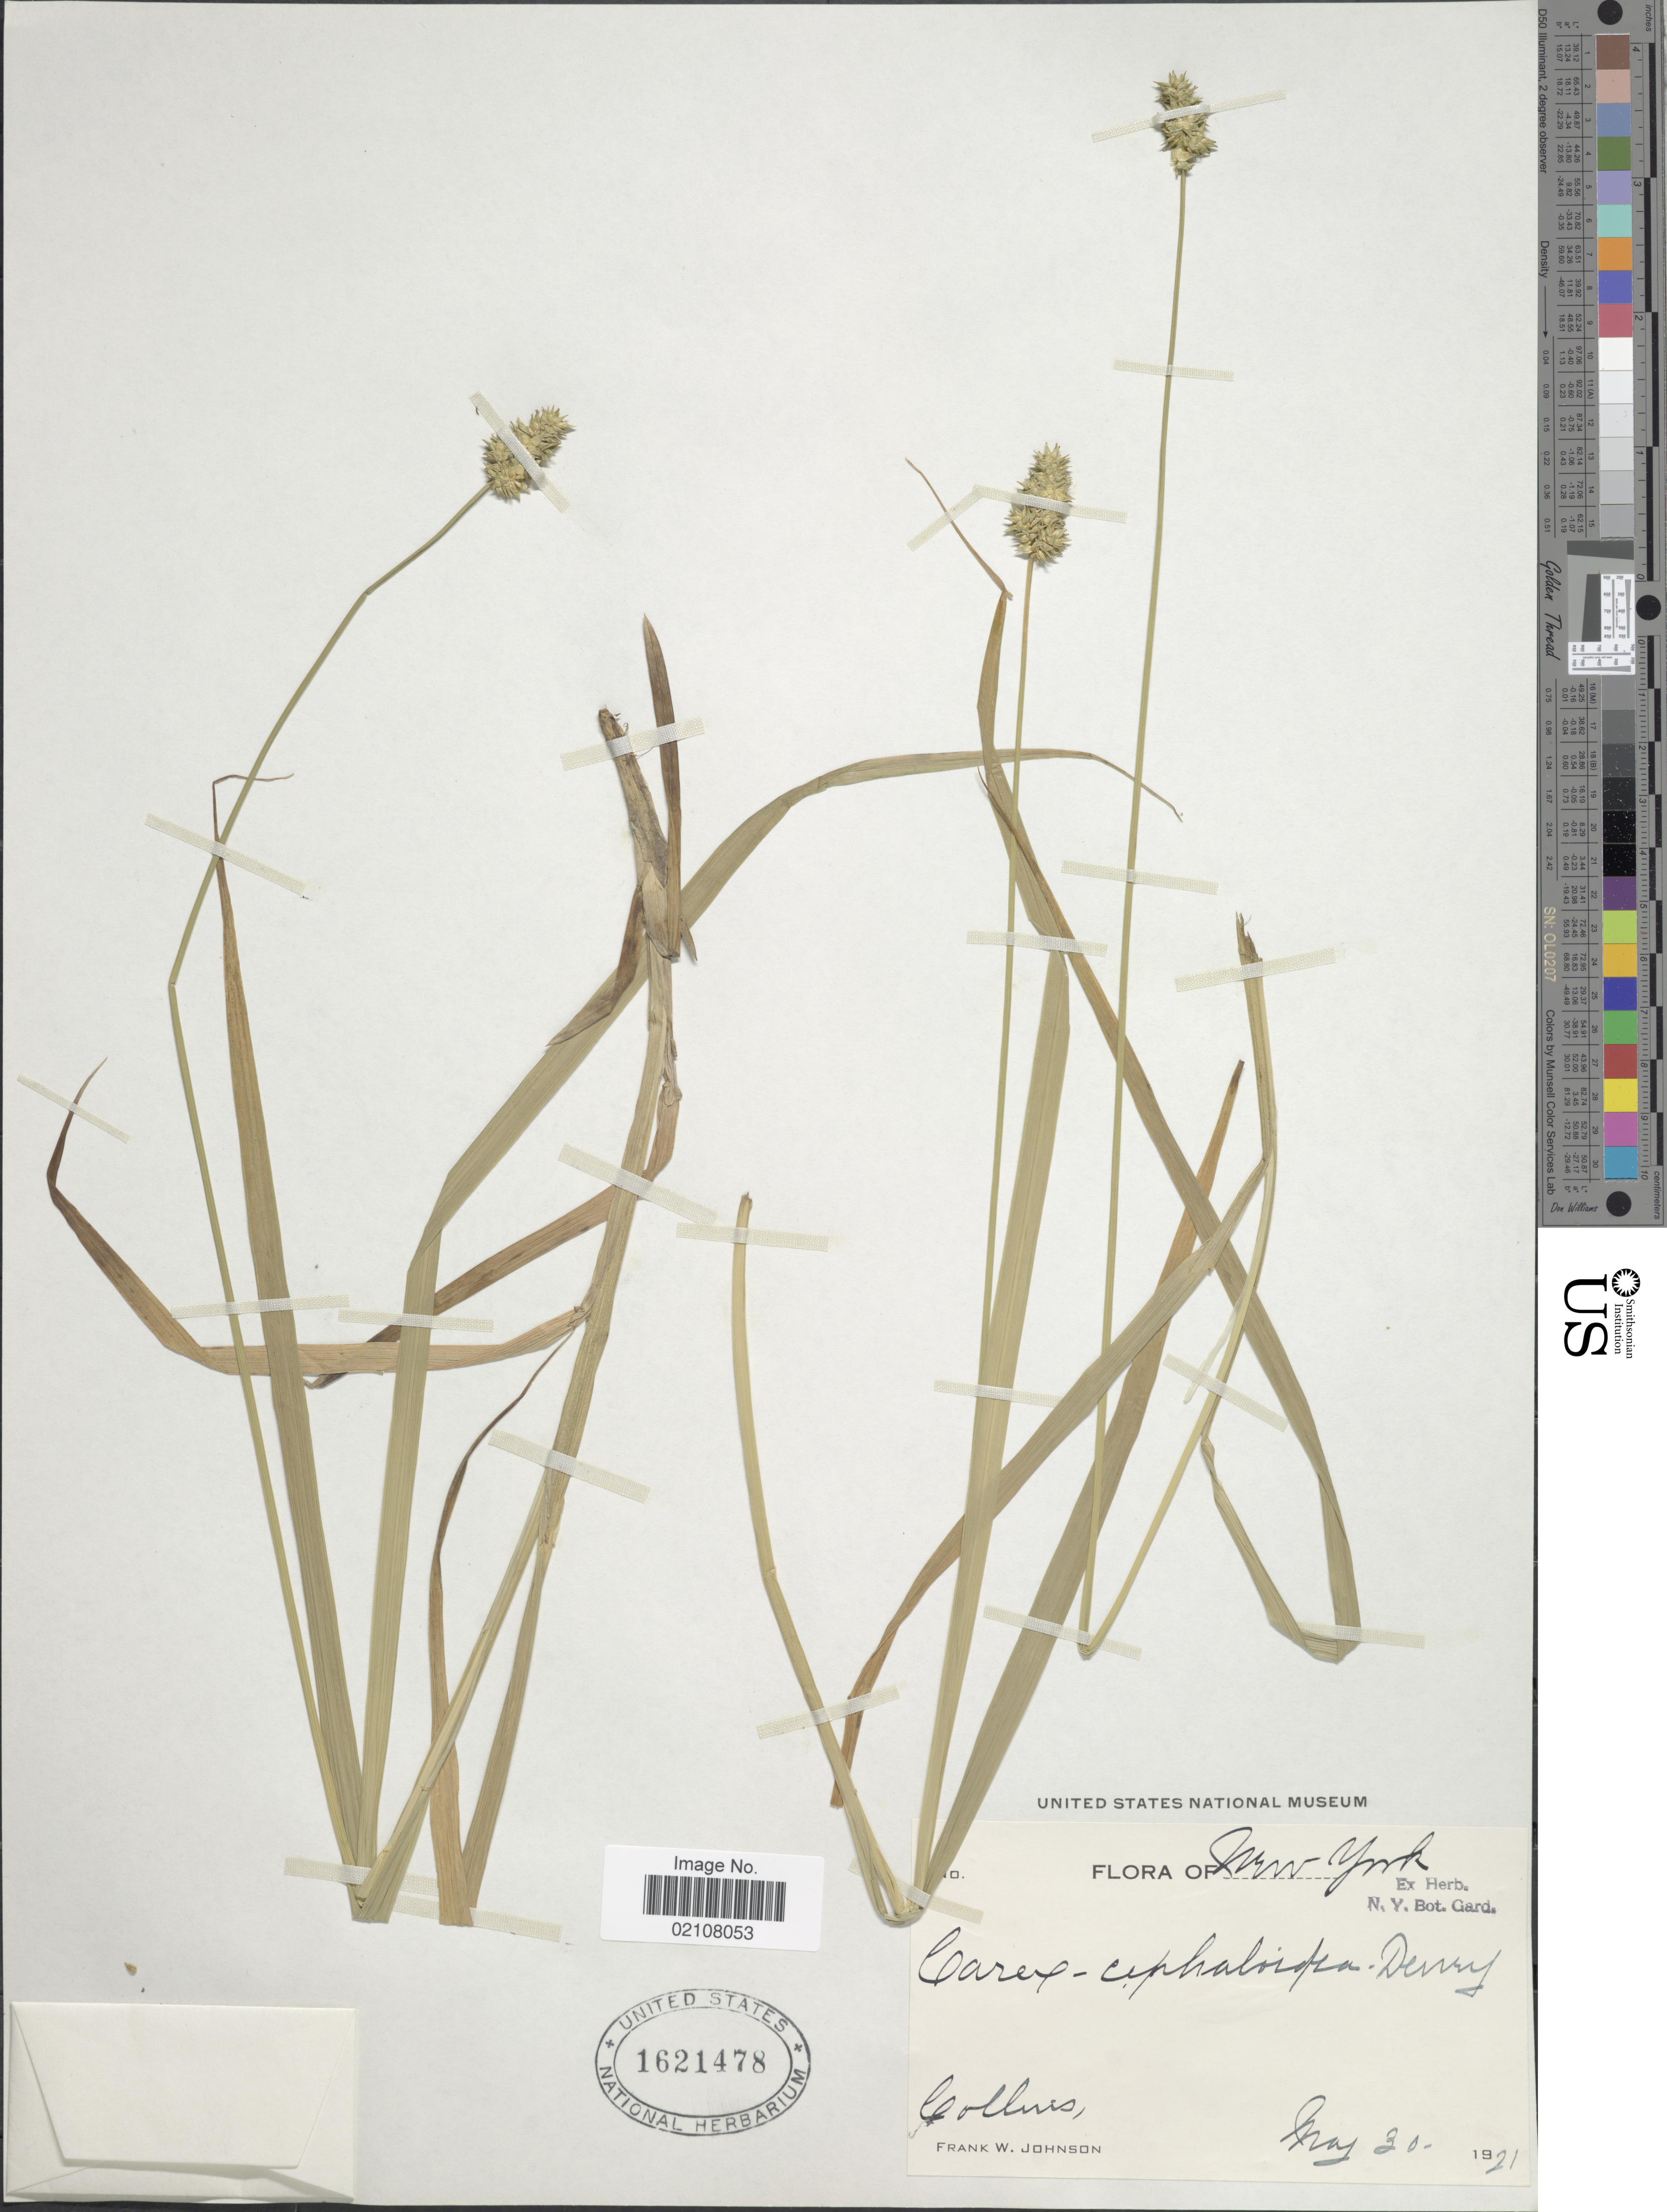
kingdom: Plantae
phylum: Tracheophyta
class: Liliopsida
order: Poales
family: Cyperaceae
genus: Carex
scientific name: Carex cephaloidea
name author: (Dewey) Dewey ex Boott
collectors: F. W. Johnson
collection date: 1921-05-30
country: United States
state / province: New York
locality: Collins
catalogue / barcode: US 1621478